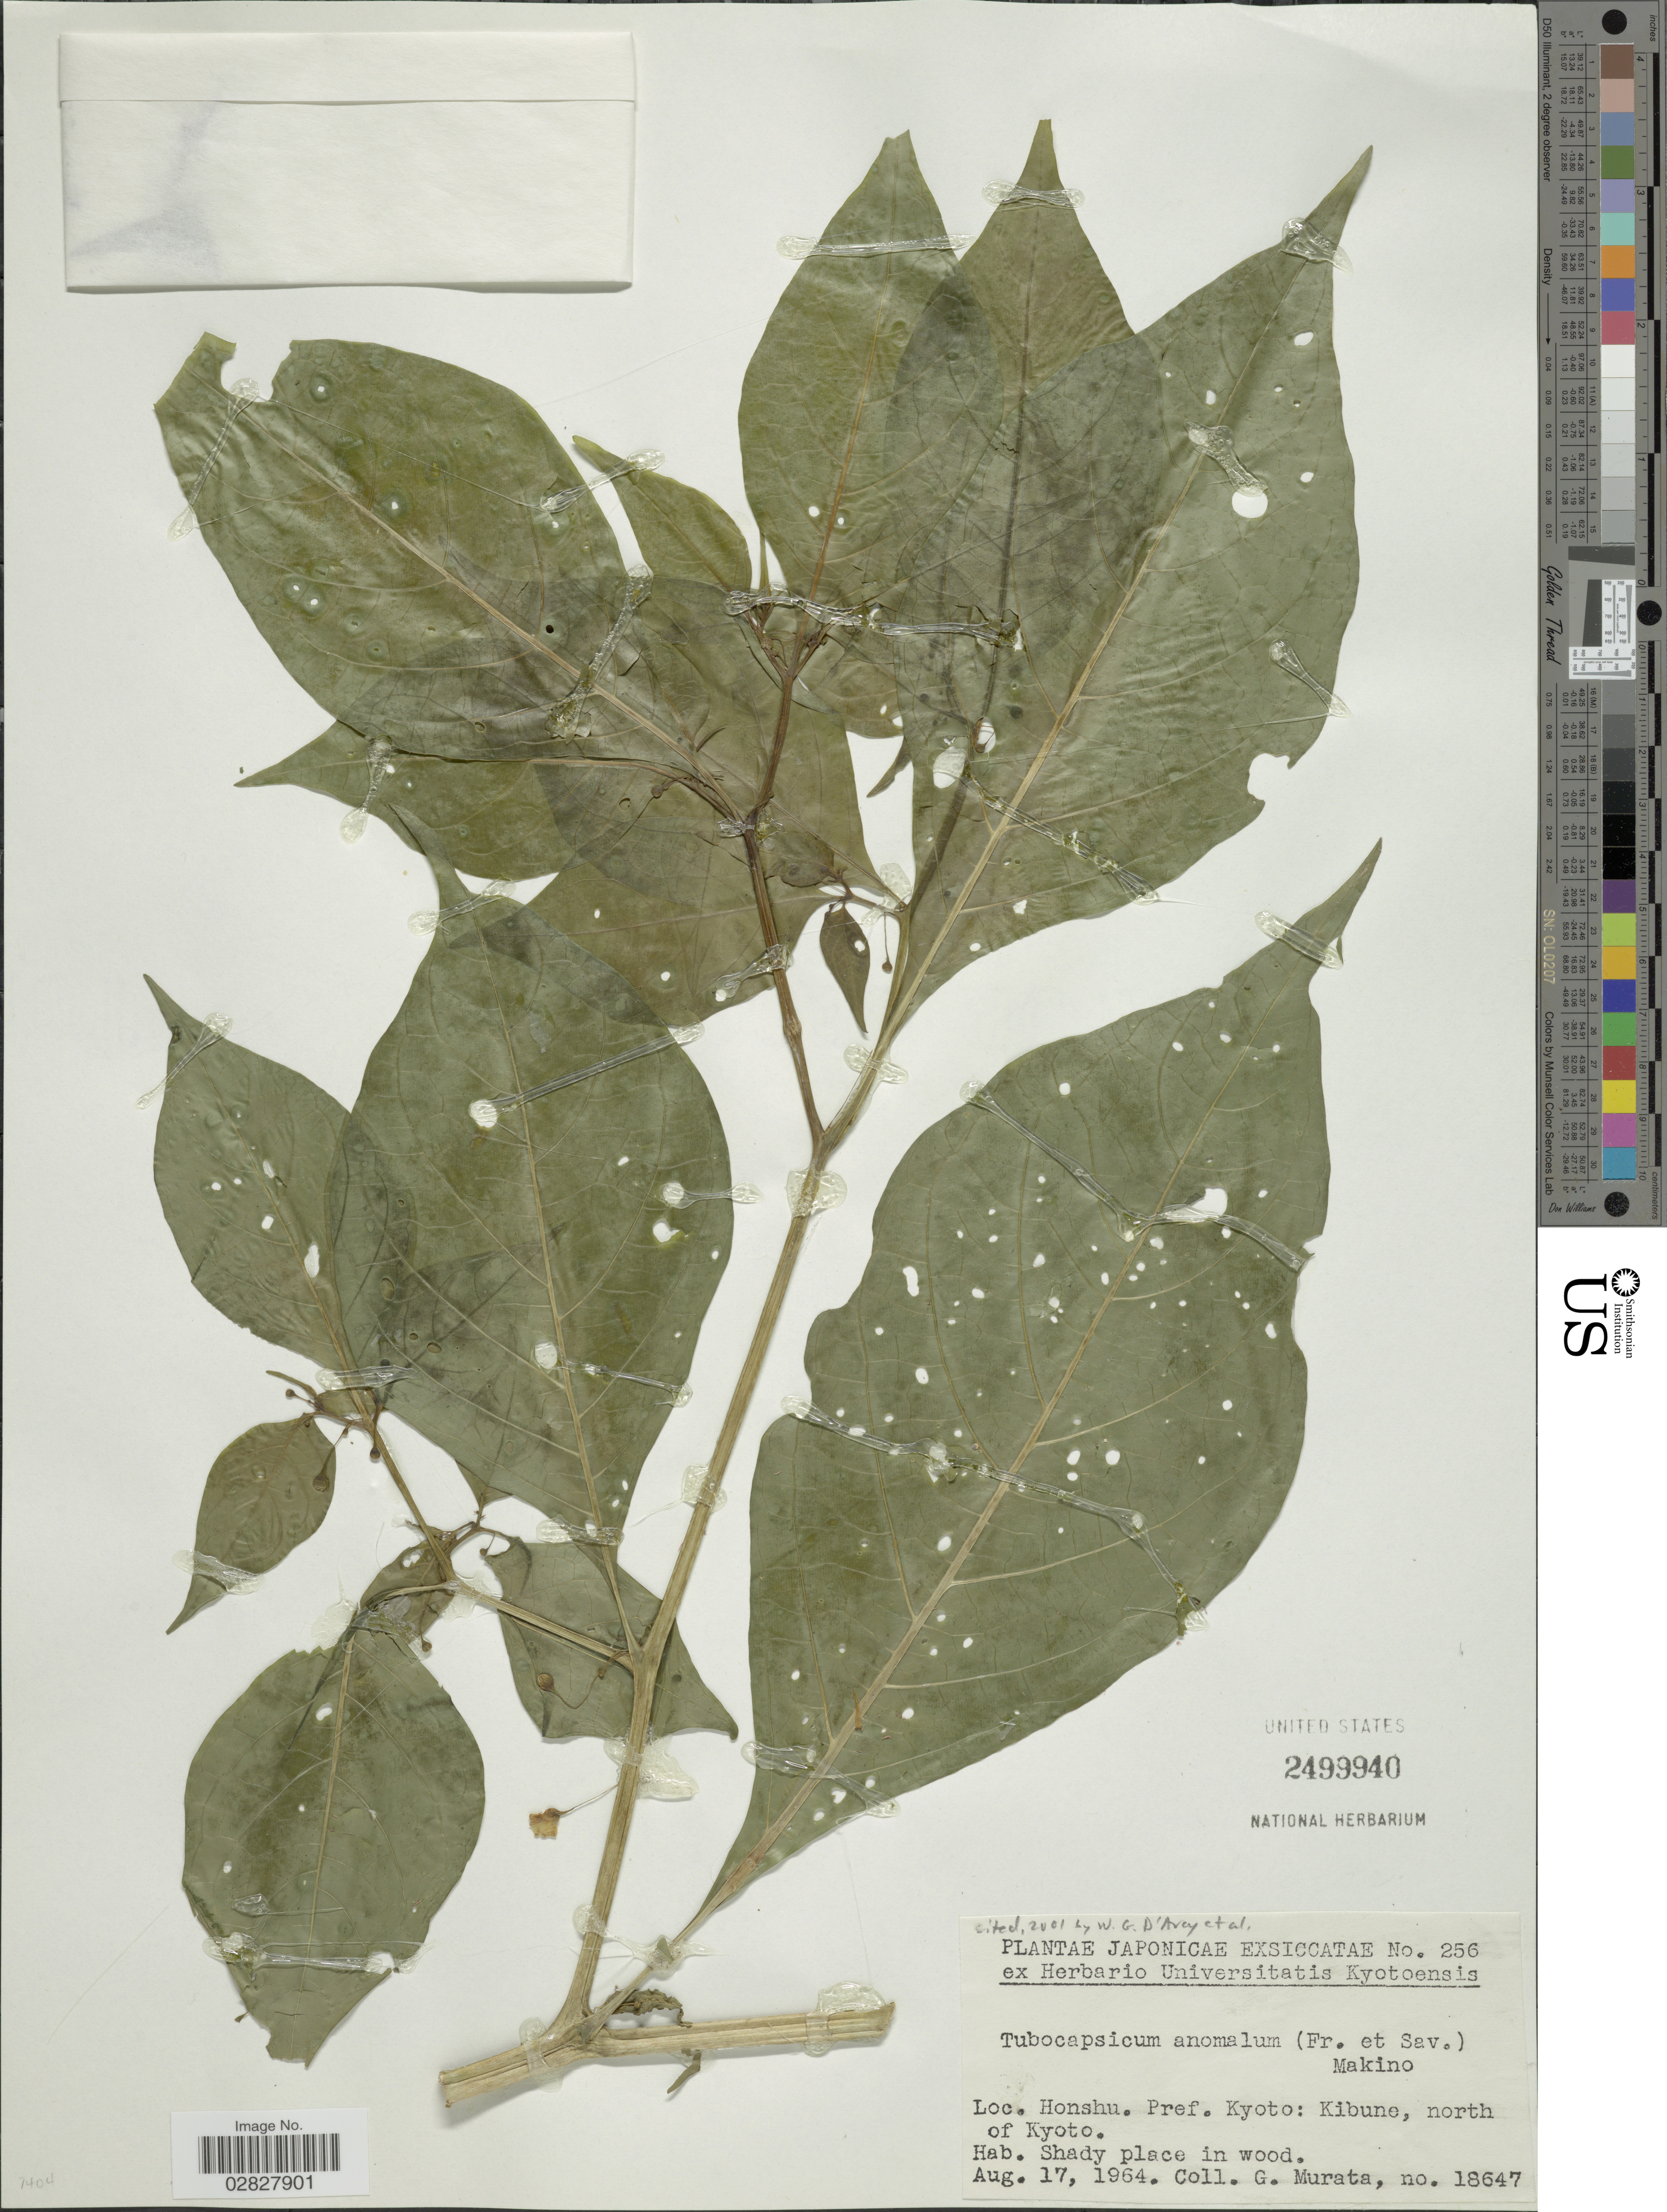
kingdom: Plantae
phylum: Tracheophyta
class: Magnoliopsida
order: Solanales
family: Solanaceae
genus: Tubocapsicum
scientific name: Tubocapsicum anomalum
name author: (Franch. & Sav.) Makino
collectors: G. Murata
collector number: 18647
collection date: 1964-08-17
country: Japan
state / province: Kyoto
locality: Honshu, Pref. Kyoto: Kibune, north of Kyoto.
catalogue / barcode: US 2499940